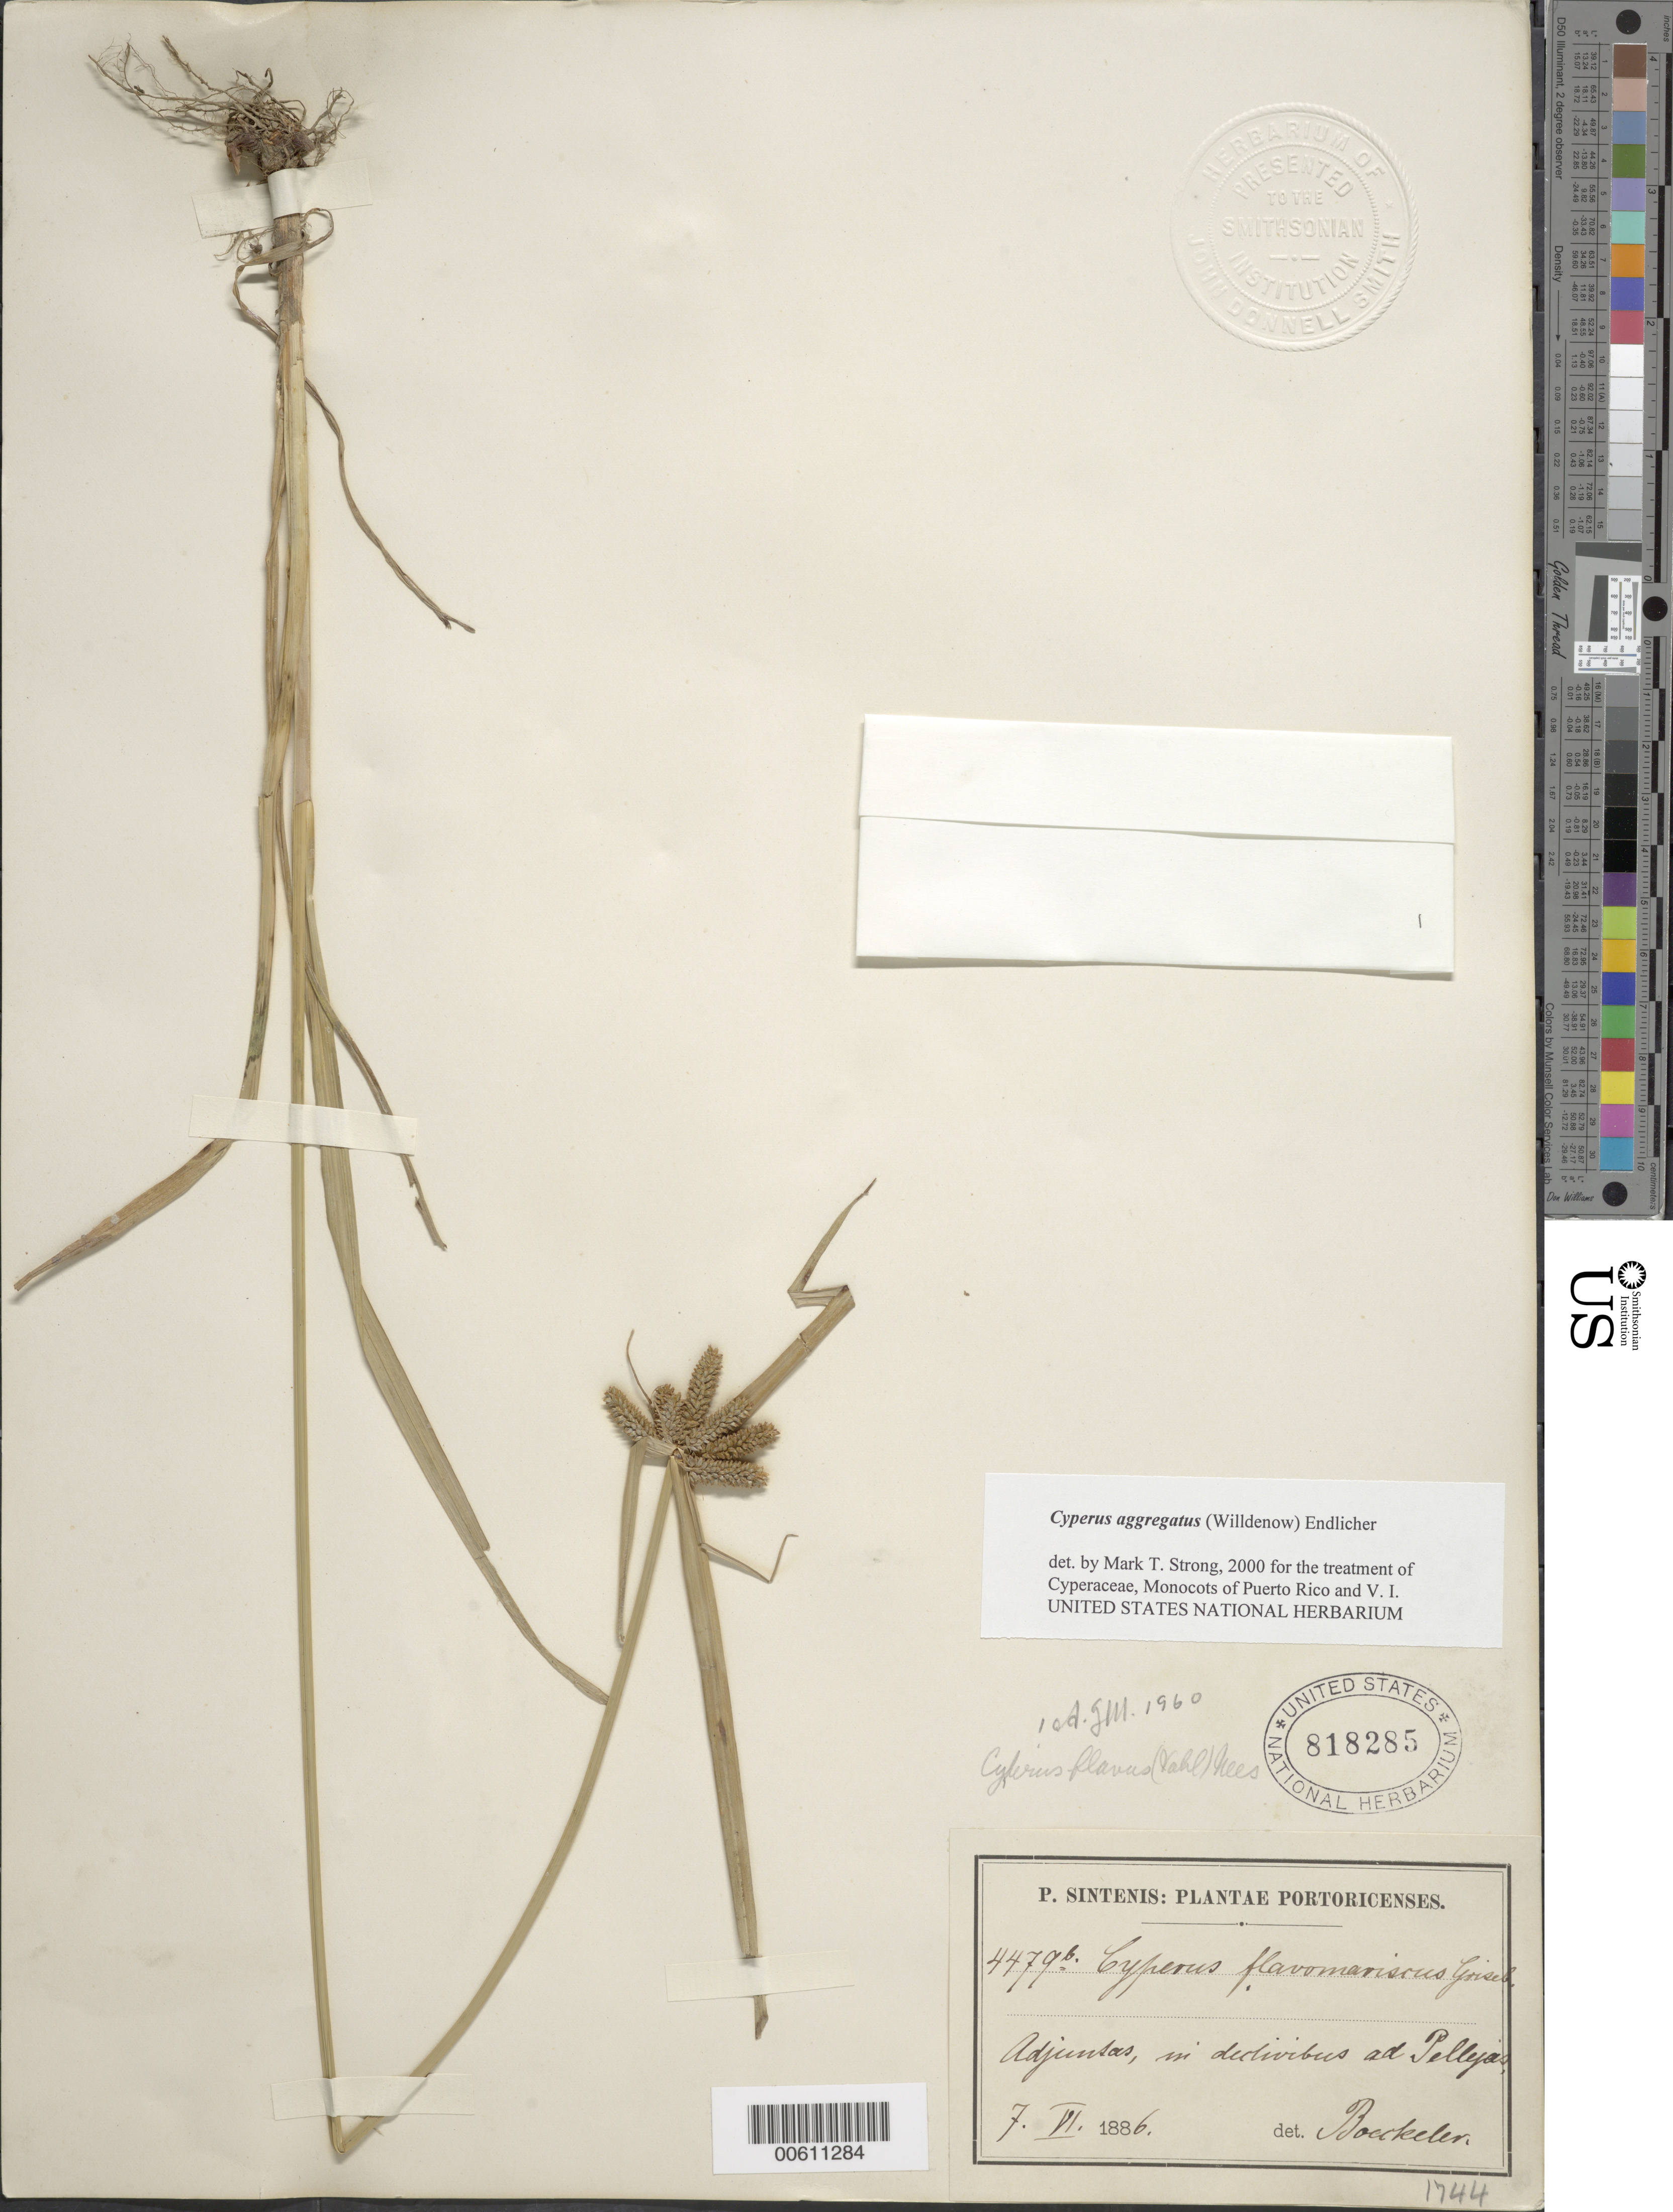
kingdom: Plantae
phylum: Tracheophyta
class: Liliopsida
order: Poales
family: Cyperaceae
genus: Cyperus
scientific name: Cyperus aggregatus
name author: (Willd.) Endl.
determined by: Strong, M. T., (US), Smithsonian Institution - National Museum of Natural History (UNITED STATES)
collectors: P. Sintenis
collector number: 4479b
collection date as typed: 07 Jun 1886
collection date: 1886-06-07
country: Puerto Rico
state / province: Adjuntas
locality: Adjuntas, in declivibus ad Pellejas.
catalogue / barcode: US 818285